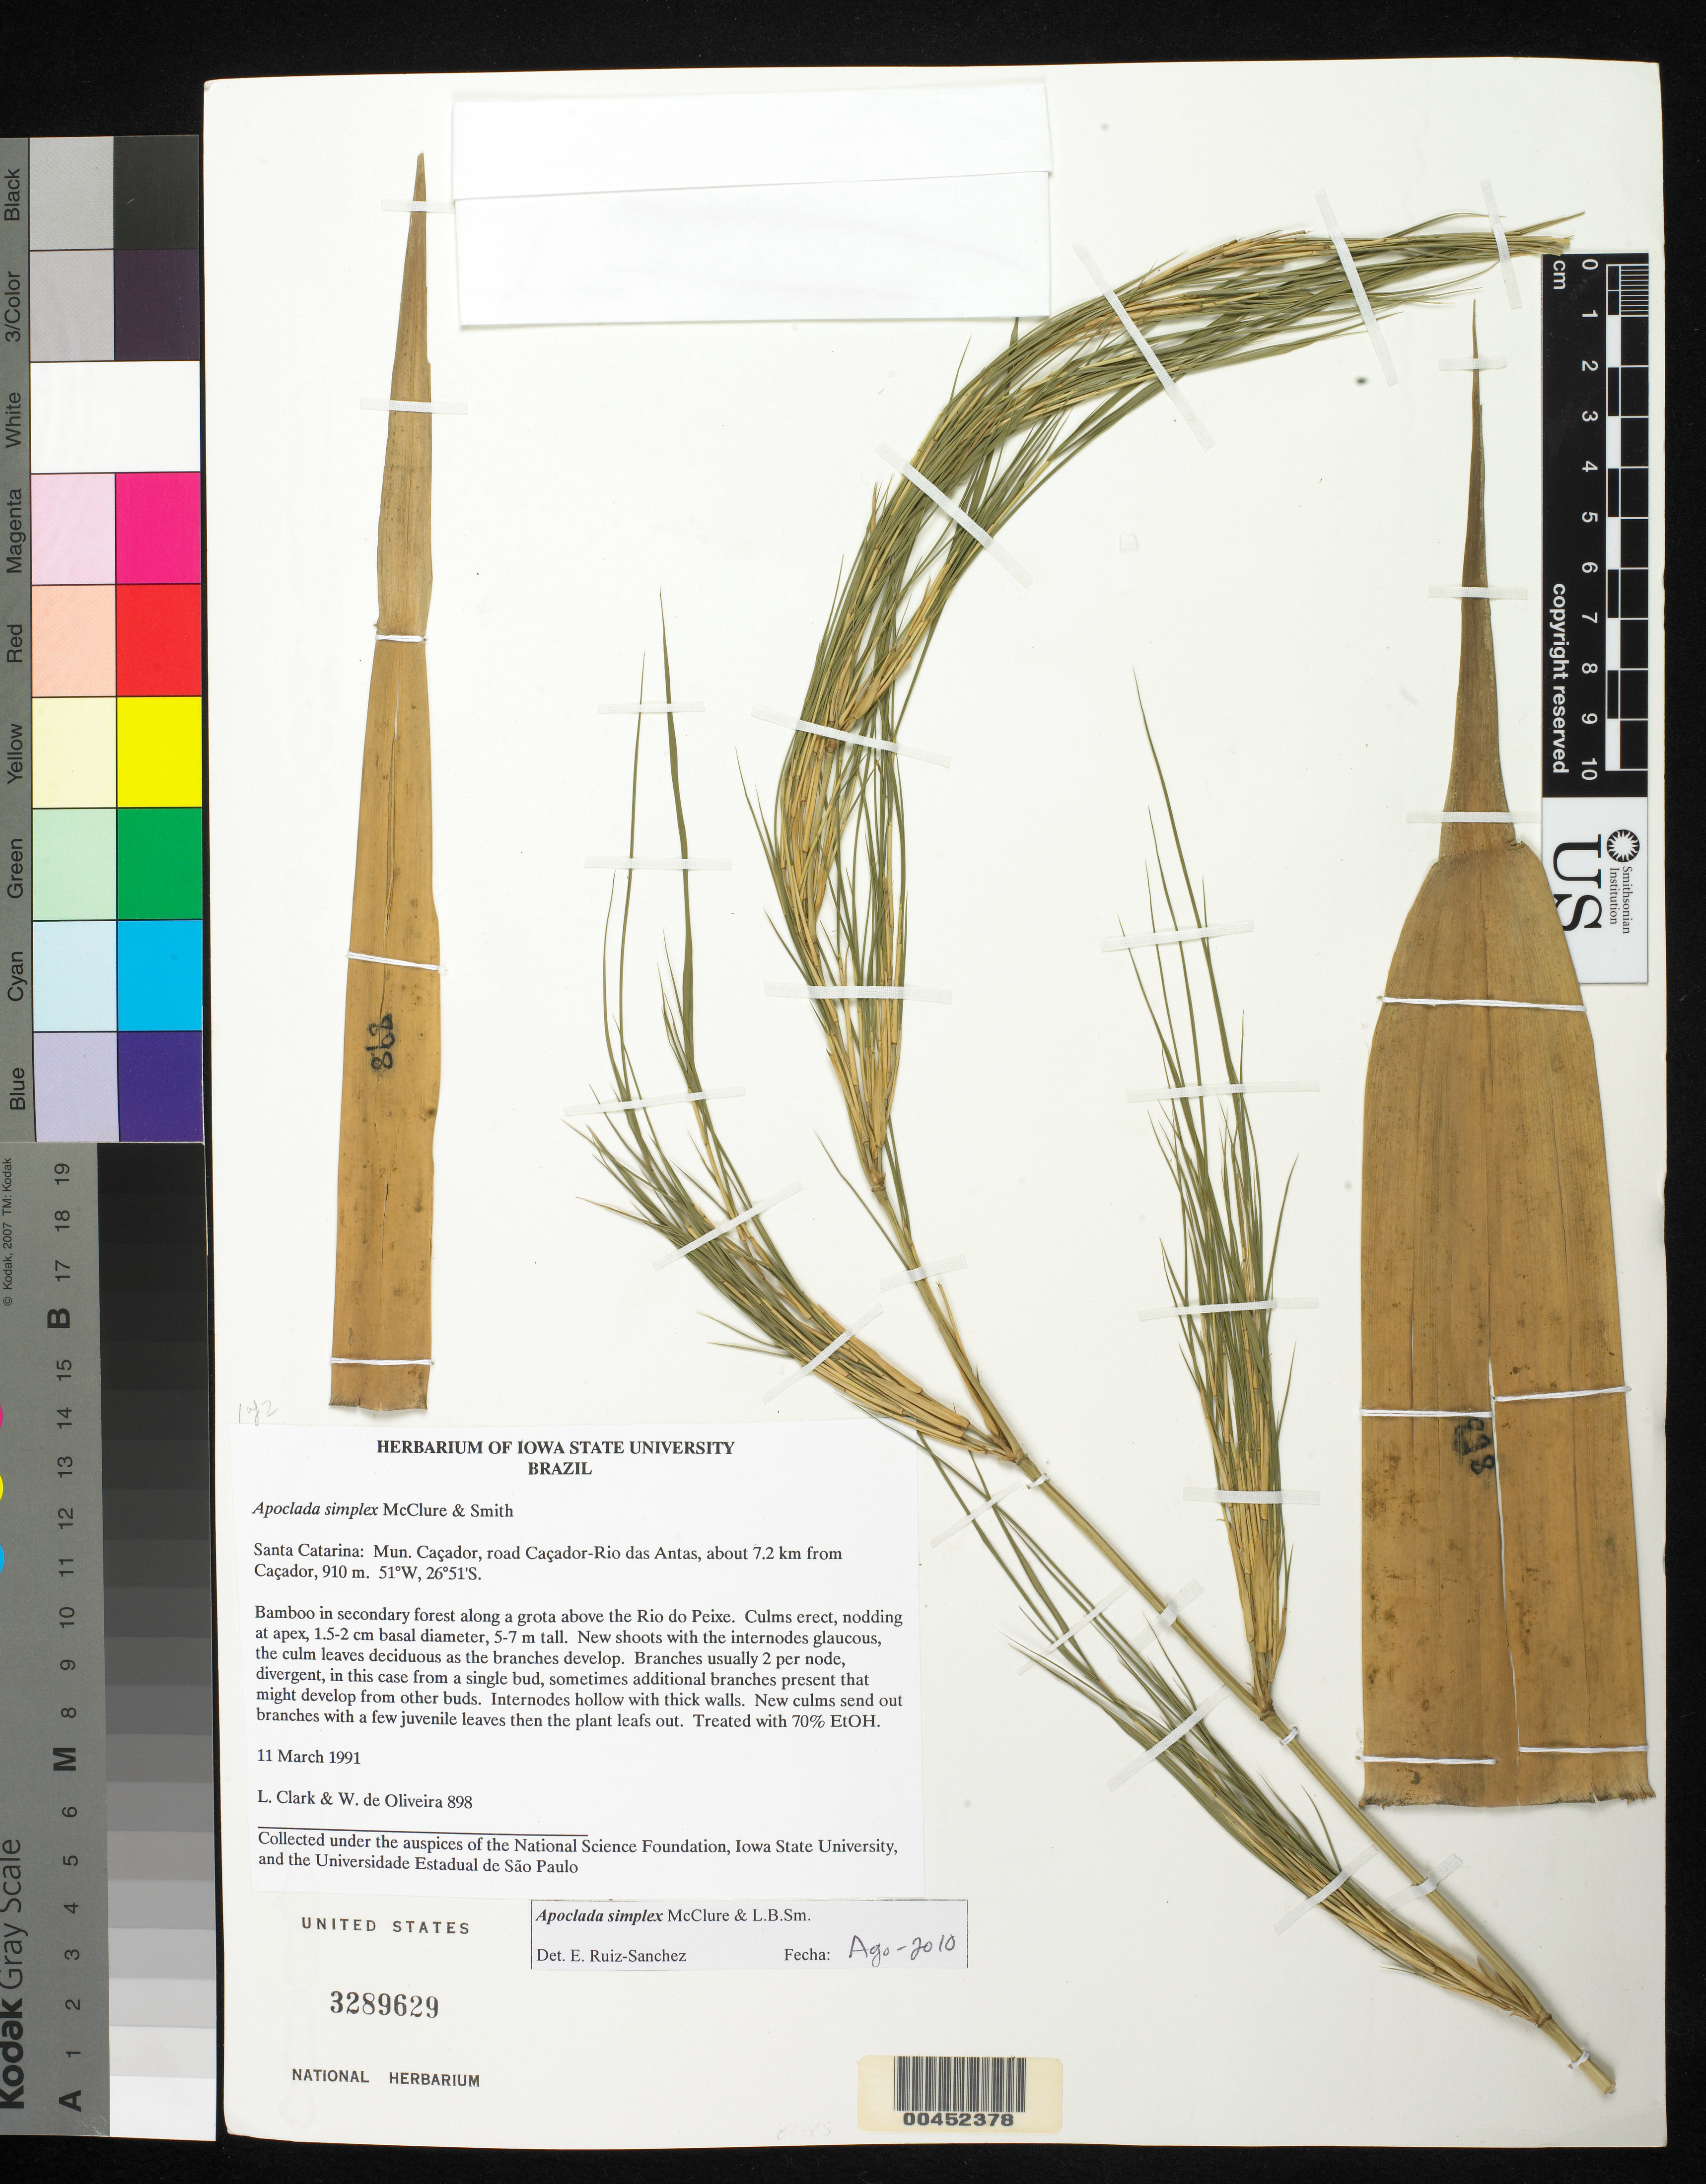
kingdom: Plantae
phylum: Tracheophyta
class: Liliopsida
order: Poales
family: Poaceae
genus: Apoclada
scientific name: Apoclada simplex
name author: McClure & L.B. Sm. in Reitz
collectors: L. G. Clark & W. De Oliveira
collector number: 898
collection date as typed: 11 Mar 1991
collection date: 1991-03-11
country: Brazil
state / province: Santa Catarina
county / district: Caçador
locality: Road cacador - rio das antas, about 7.2 km from cacador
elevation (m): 910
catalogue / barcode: US 3289629